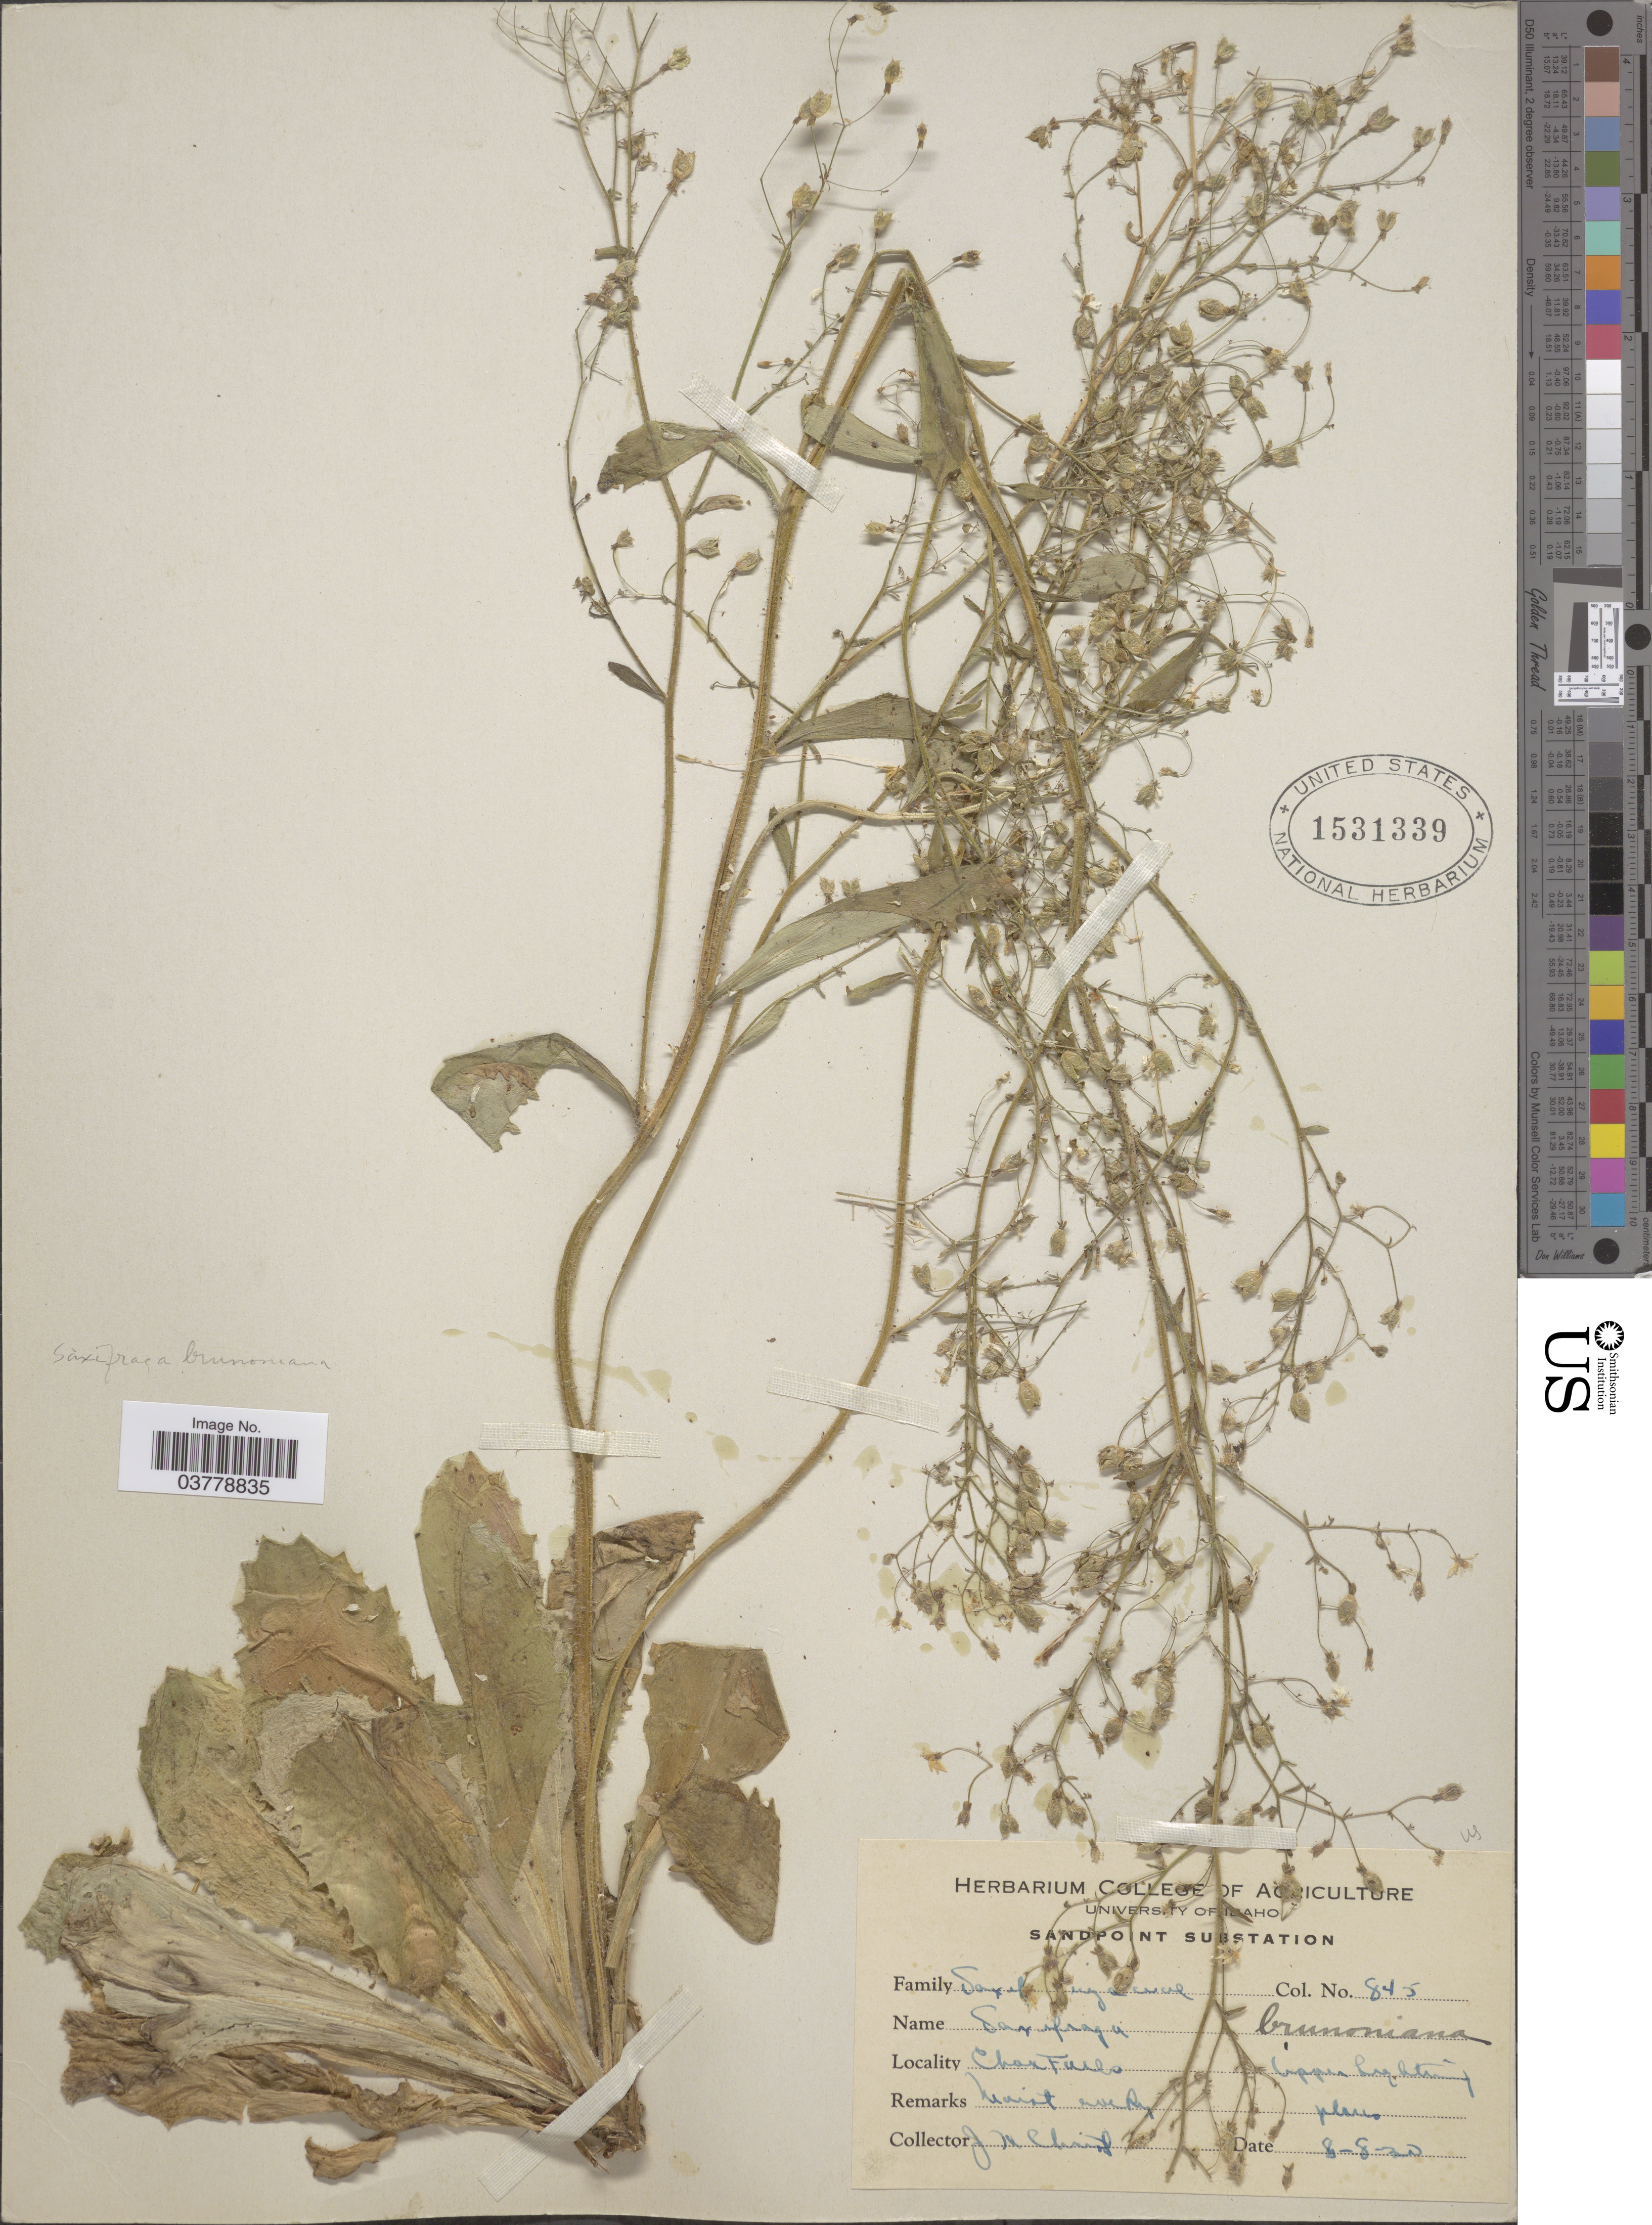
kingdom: Plantae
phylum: Tracheophyta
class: Magnoliopsida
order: Saxifragales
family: Saxifragaceae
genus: Micranthes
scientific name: Micranthes ferruginea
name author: (Graham) Brouillet & Gornall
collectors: J. H. Christ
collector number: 845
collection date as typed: Transcribed d/m/y: 8/8/30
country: United States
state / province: Idaho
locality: Char Falls. Upper Lightning.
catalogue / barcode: US 1531339